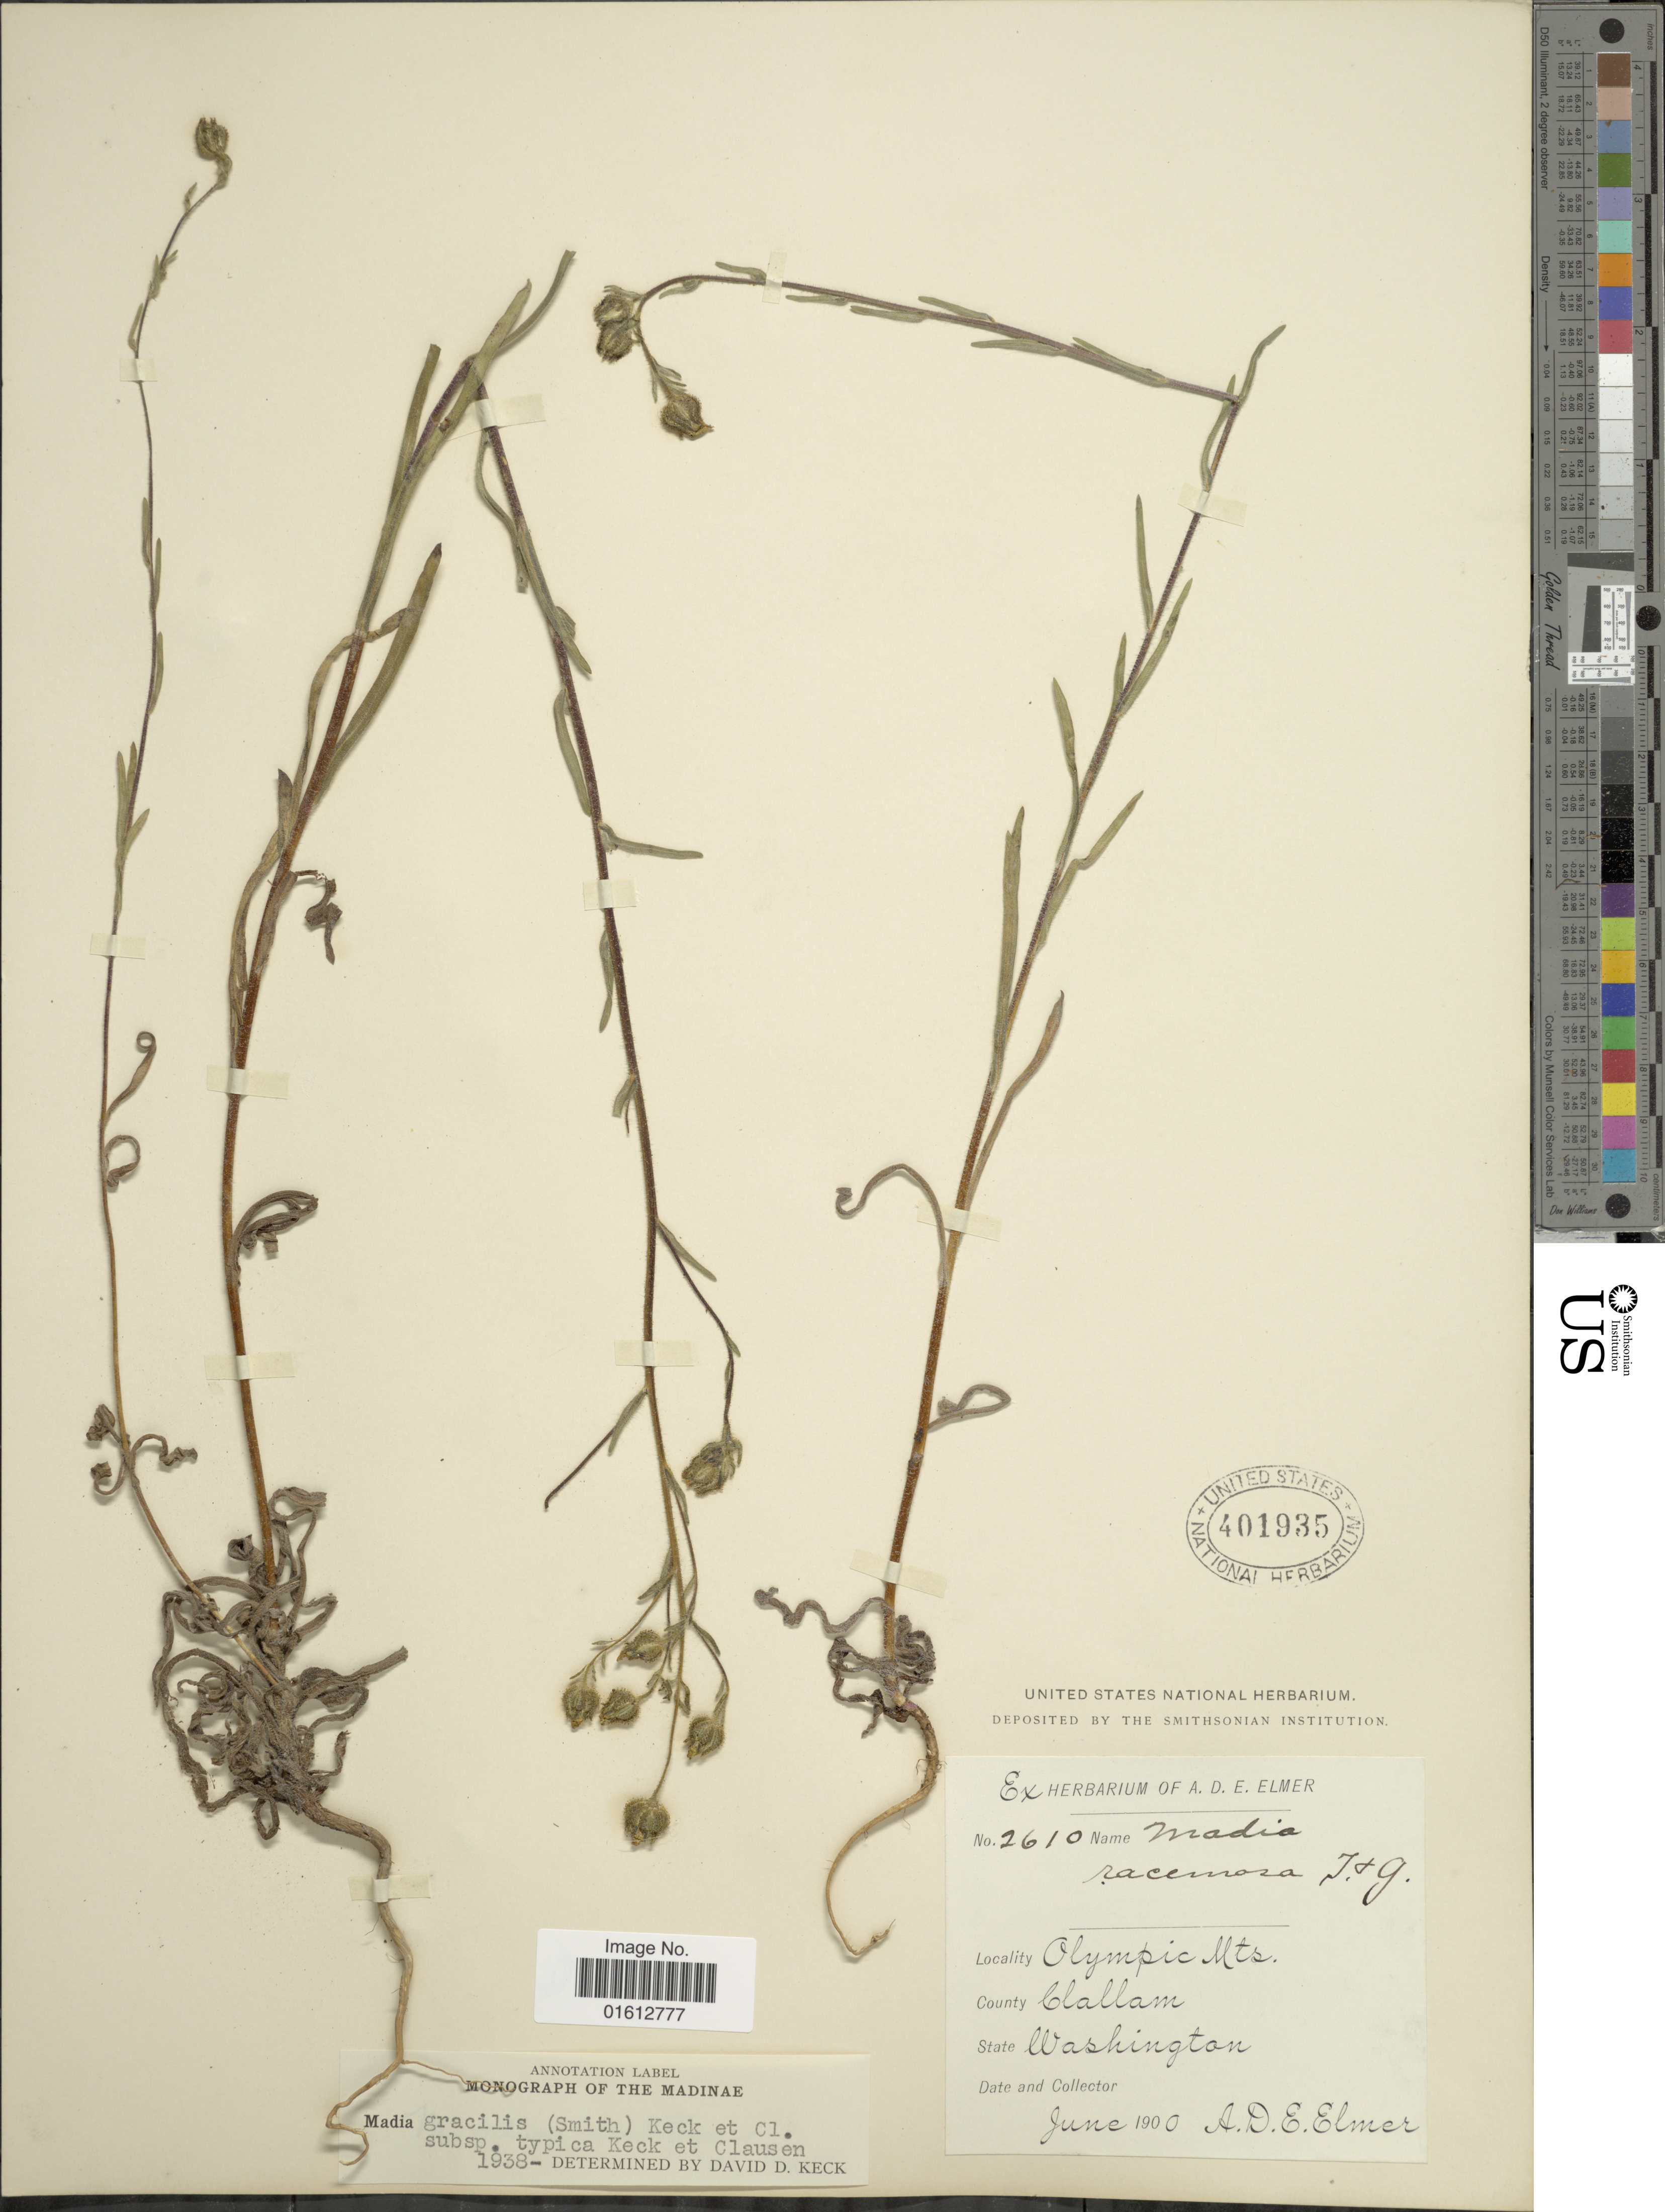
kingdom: Plantae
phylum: Tracheophyta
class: Magnoliopsida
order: Asterales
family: Asteraceae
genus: Madia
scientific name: Madia gracilis subsp. gracilis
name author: (Sm.) D.D. Keck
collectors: A. D. E. Elmer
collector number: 2610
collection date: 1900-06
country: United States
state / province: Washington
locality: Washington, Glallam.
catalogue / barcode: US 401935